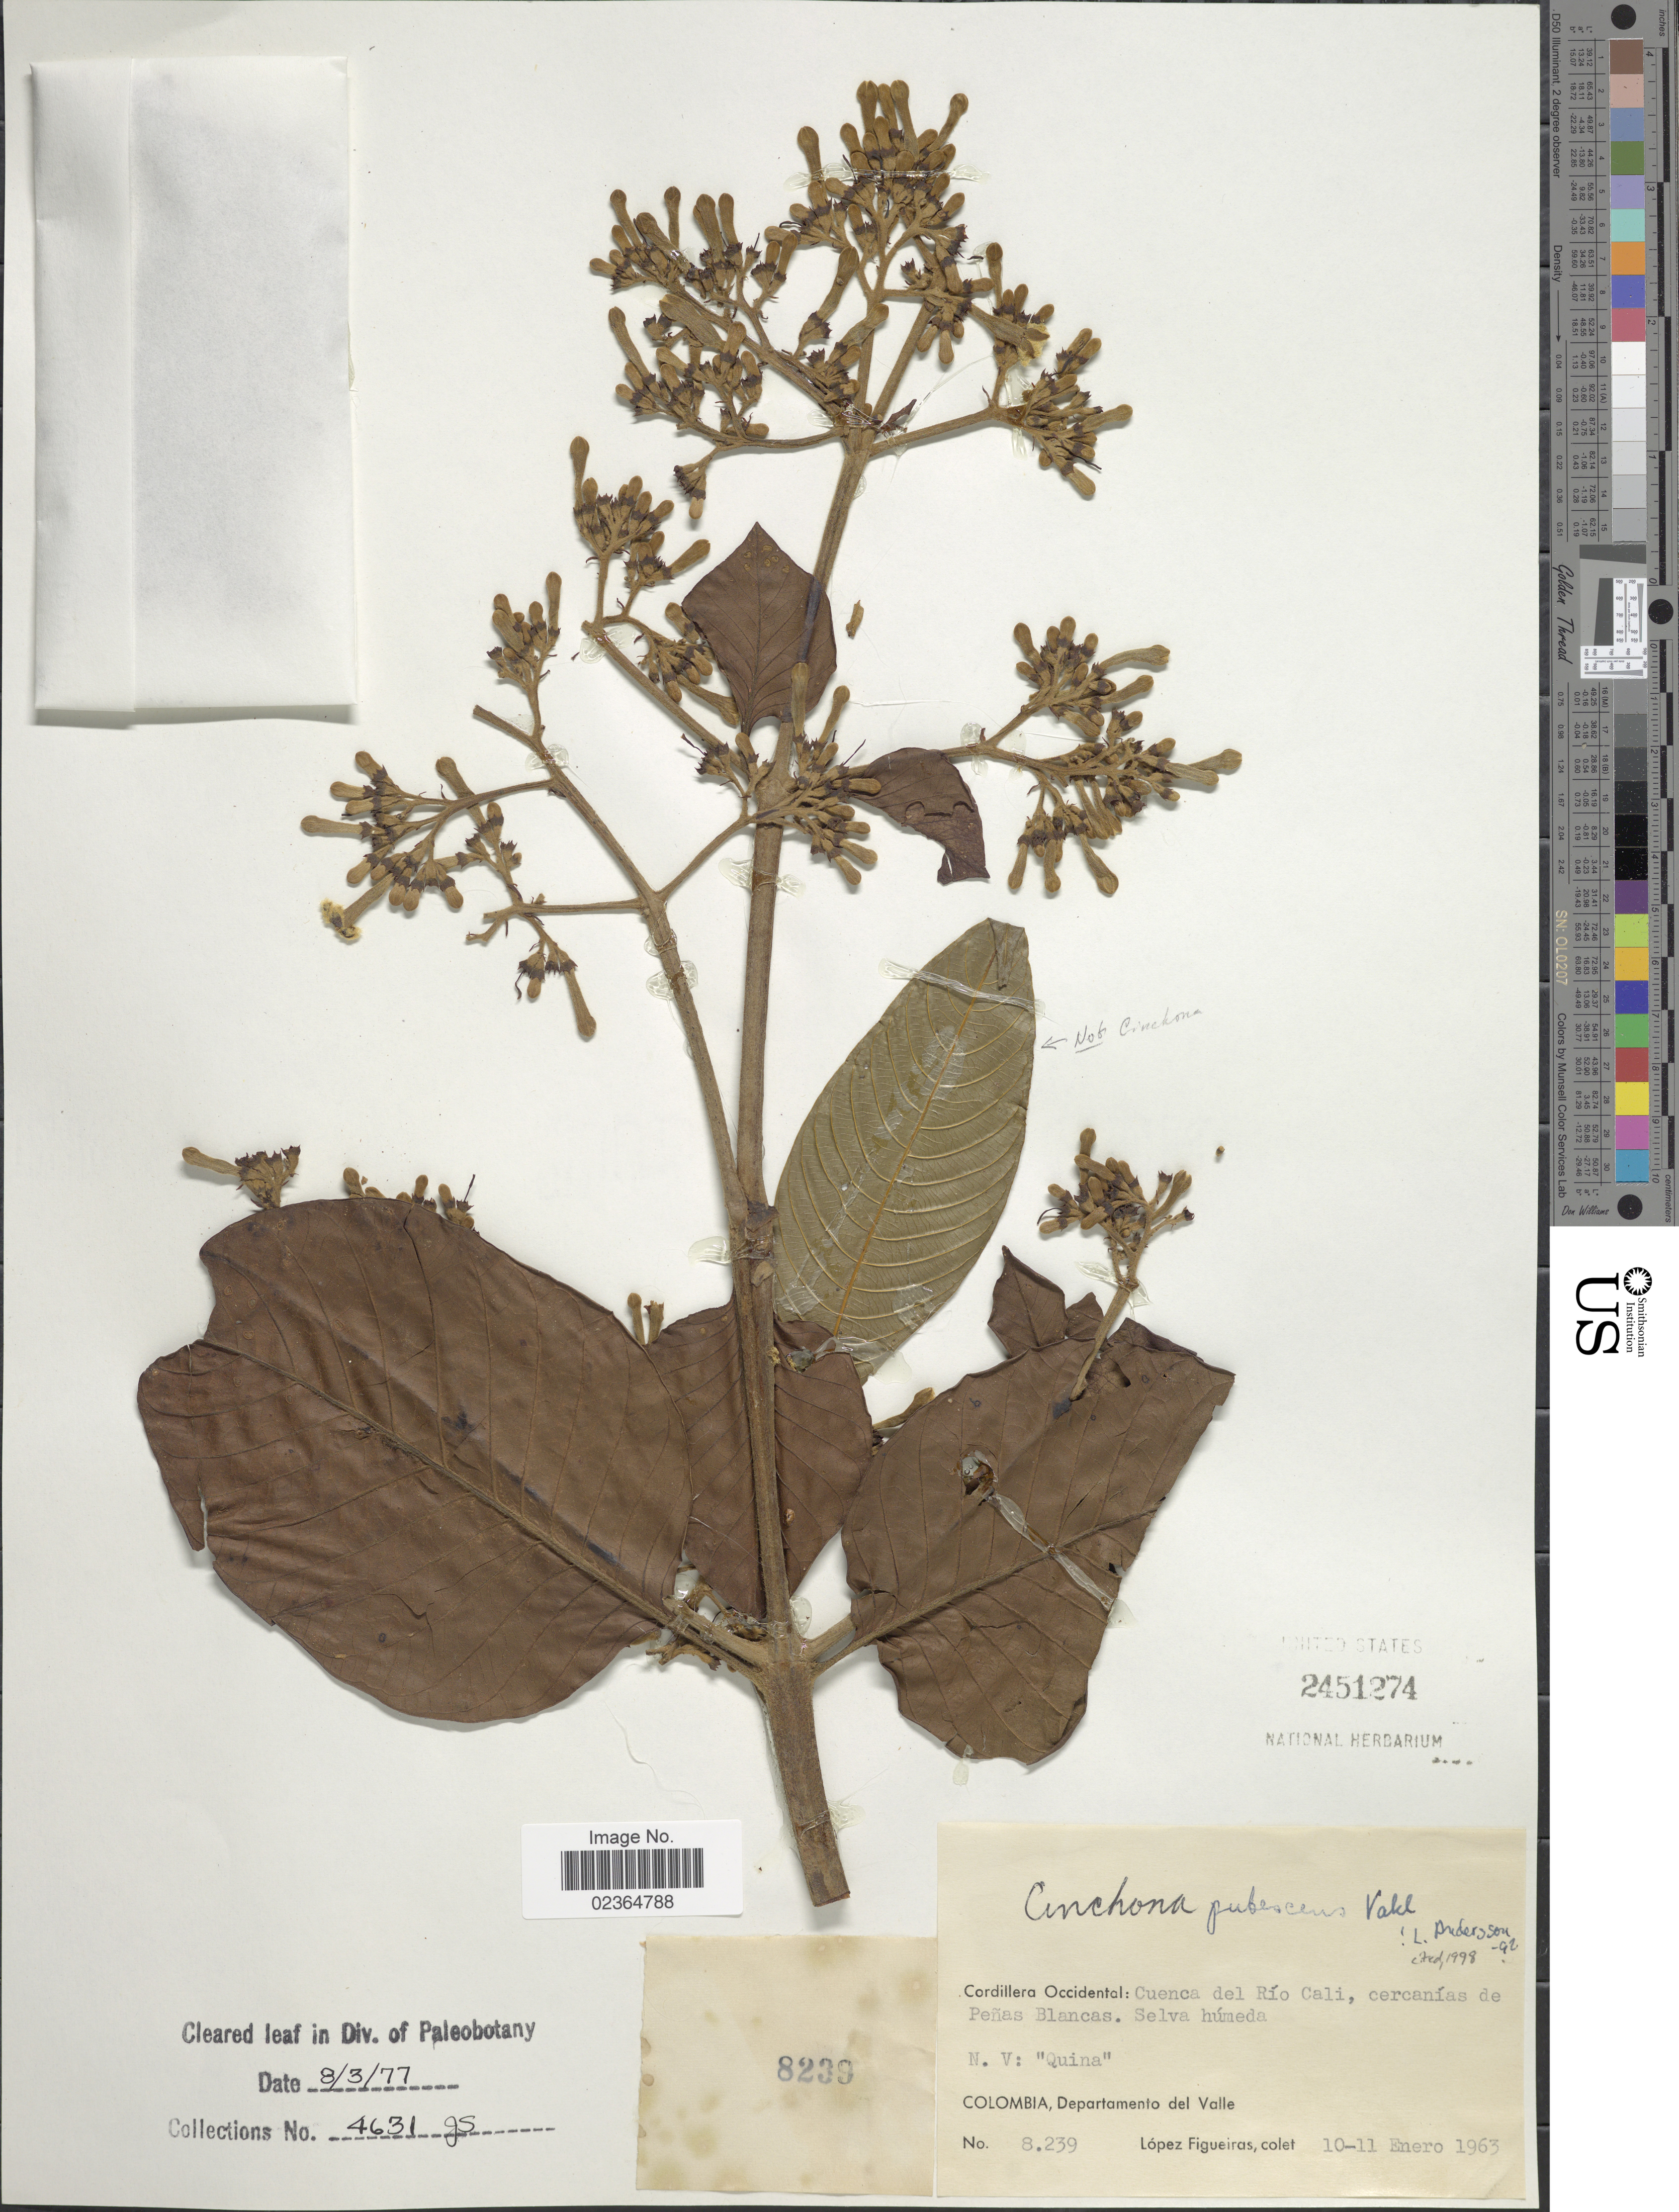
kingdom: Plantae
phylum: Tracheophyta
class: Magnoliopsida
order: Gentianales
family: Rubiaceae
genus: Cinchona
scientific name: Cinchona pubescens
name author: Vahl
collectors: M. López Figueiras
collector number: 8239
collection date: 1963-01-10/1963-01-11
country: Colombia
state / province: Valle del Cauca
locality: Cordillera Occidental: Cuenca del Río Cali, cercanías de Peñas Blancas. Departamento del Valle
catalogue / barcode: US 2451274